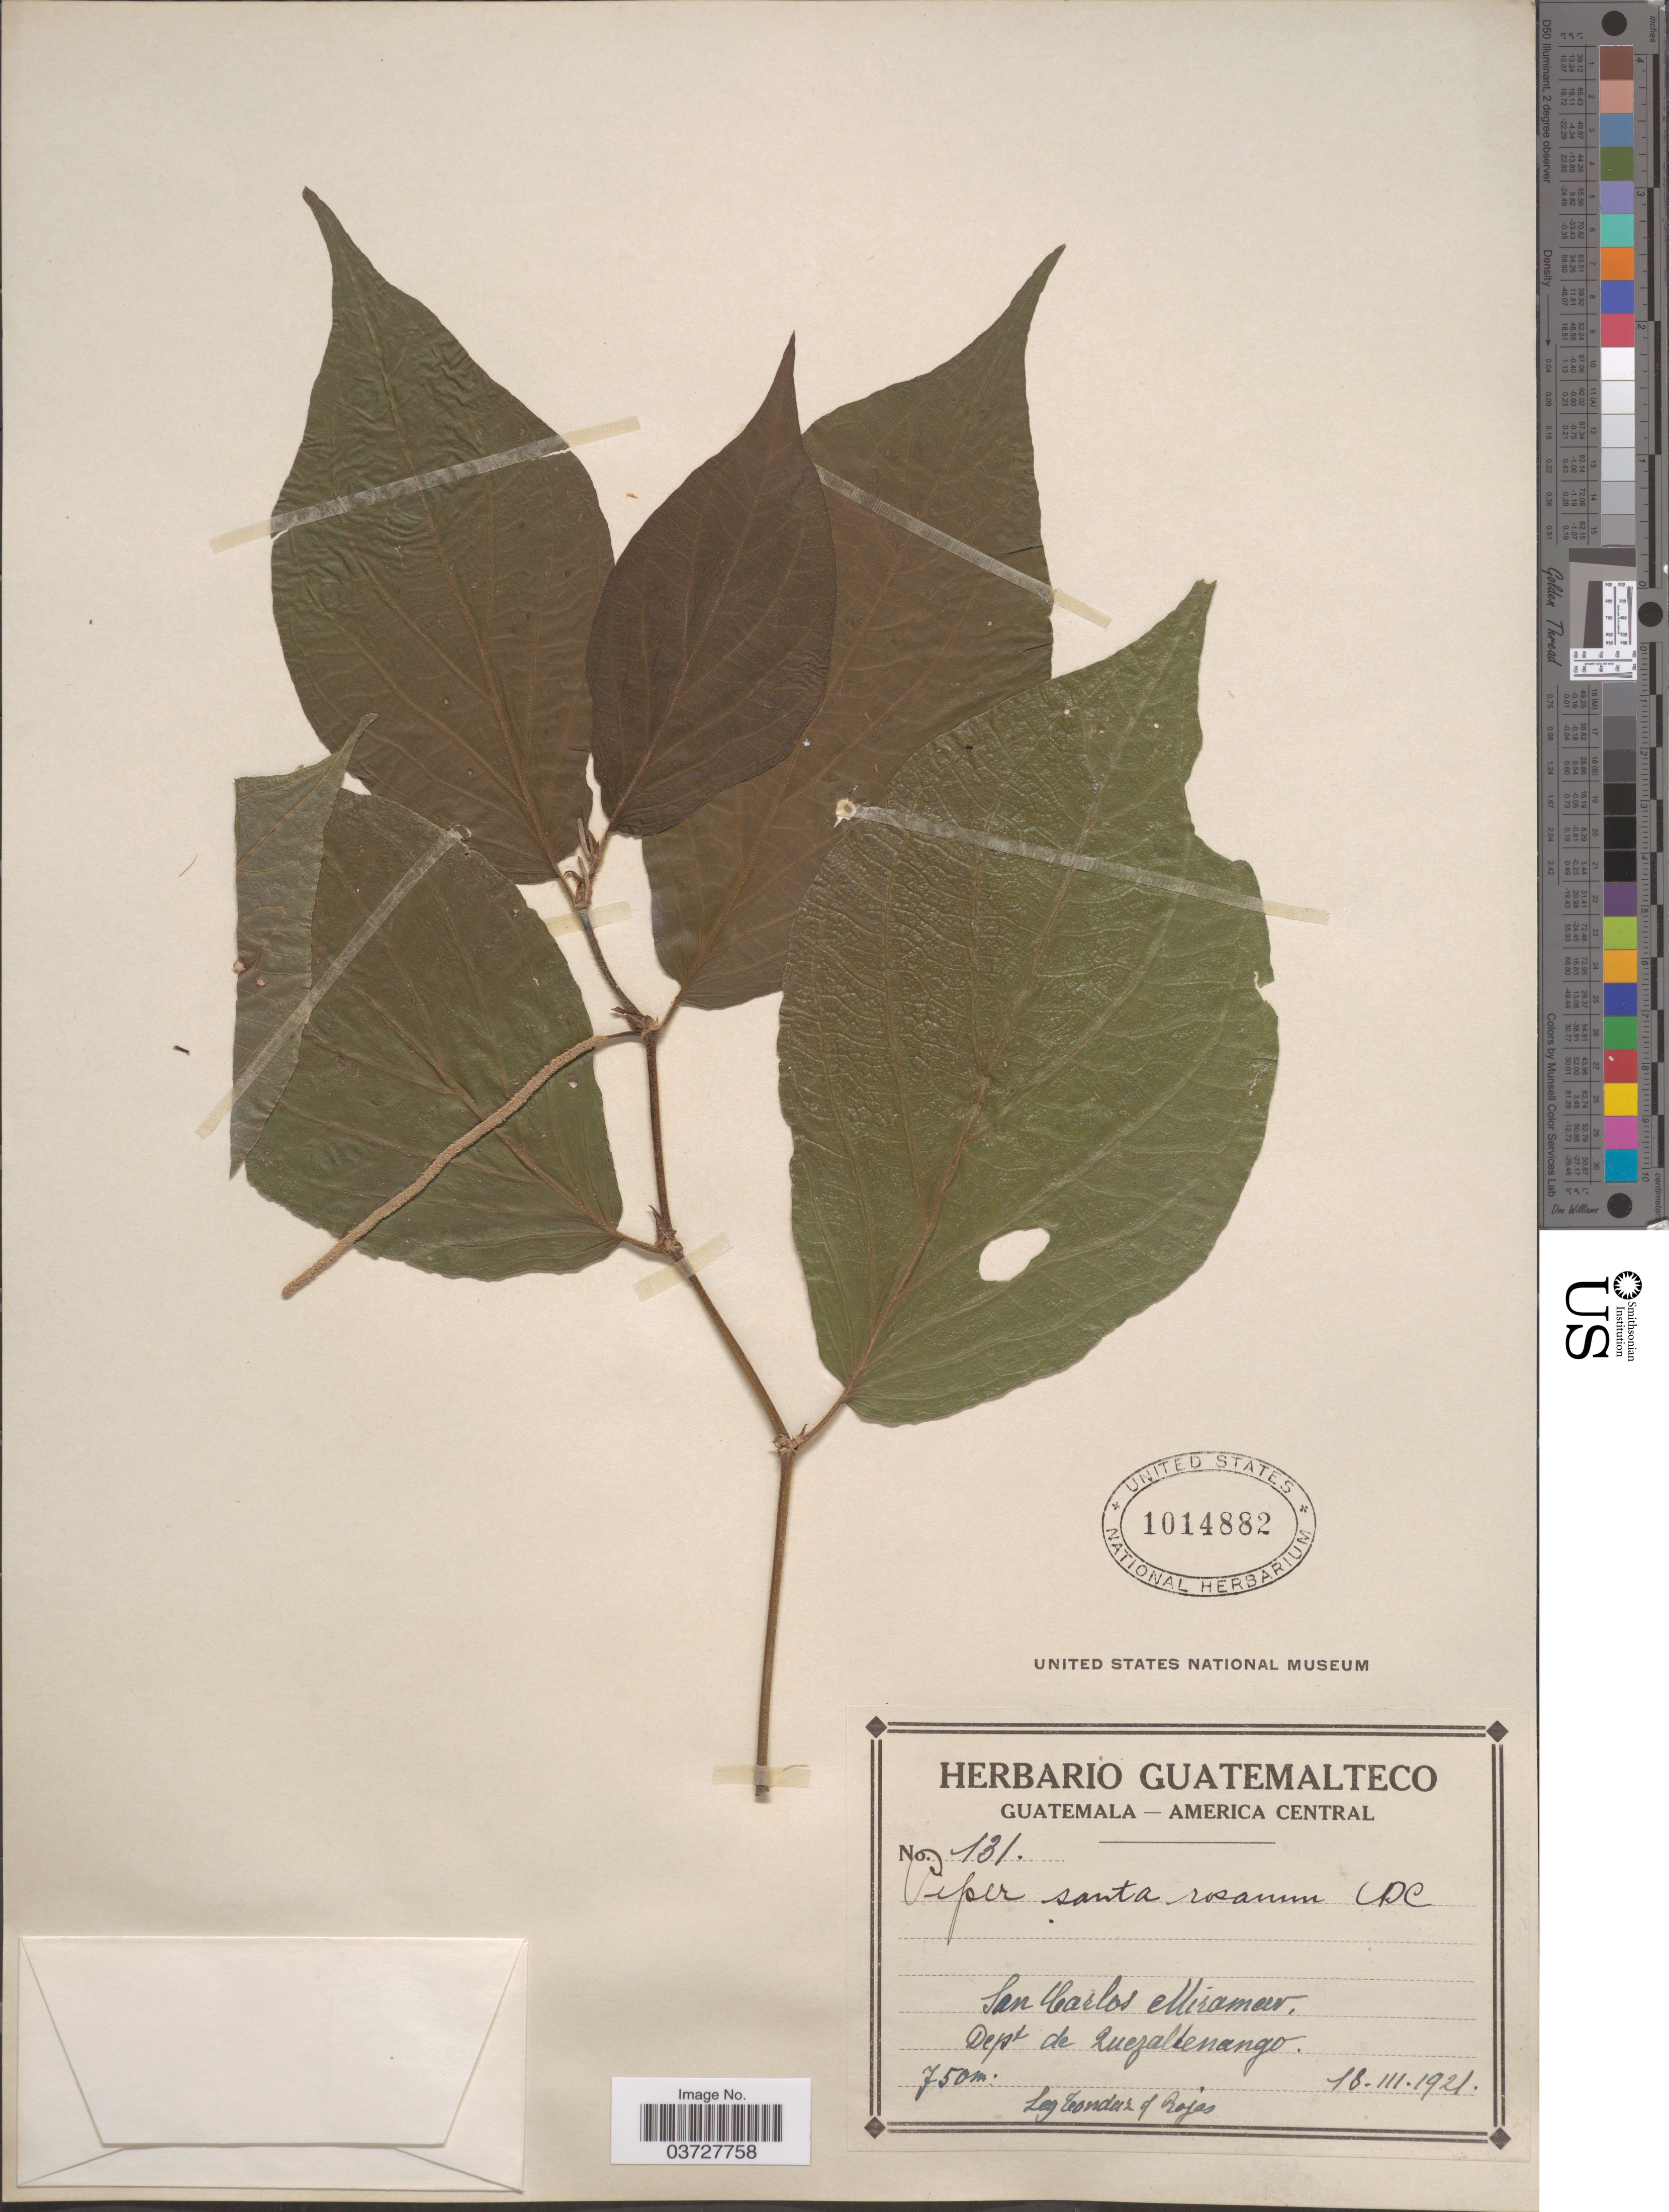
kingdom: Plantae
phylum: Tracheophyta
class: Magnoliopsida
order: Piperales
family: Piperaceae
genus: Piper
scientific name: Piper santa-rosanum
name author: C. DC. in Donn. Sm.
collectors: Tonduz & Rojas, --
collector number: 131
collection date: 1921-03-18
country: Guatemala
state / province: Quetzaltenango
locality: San Carlos Miramar. Dept de Quezaltenango.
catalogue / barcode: US 1014882